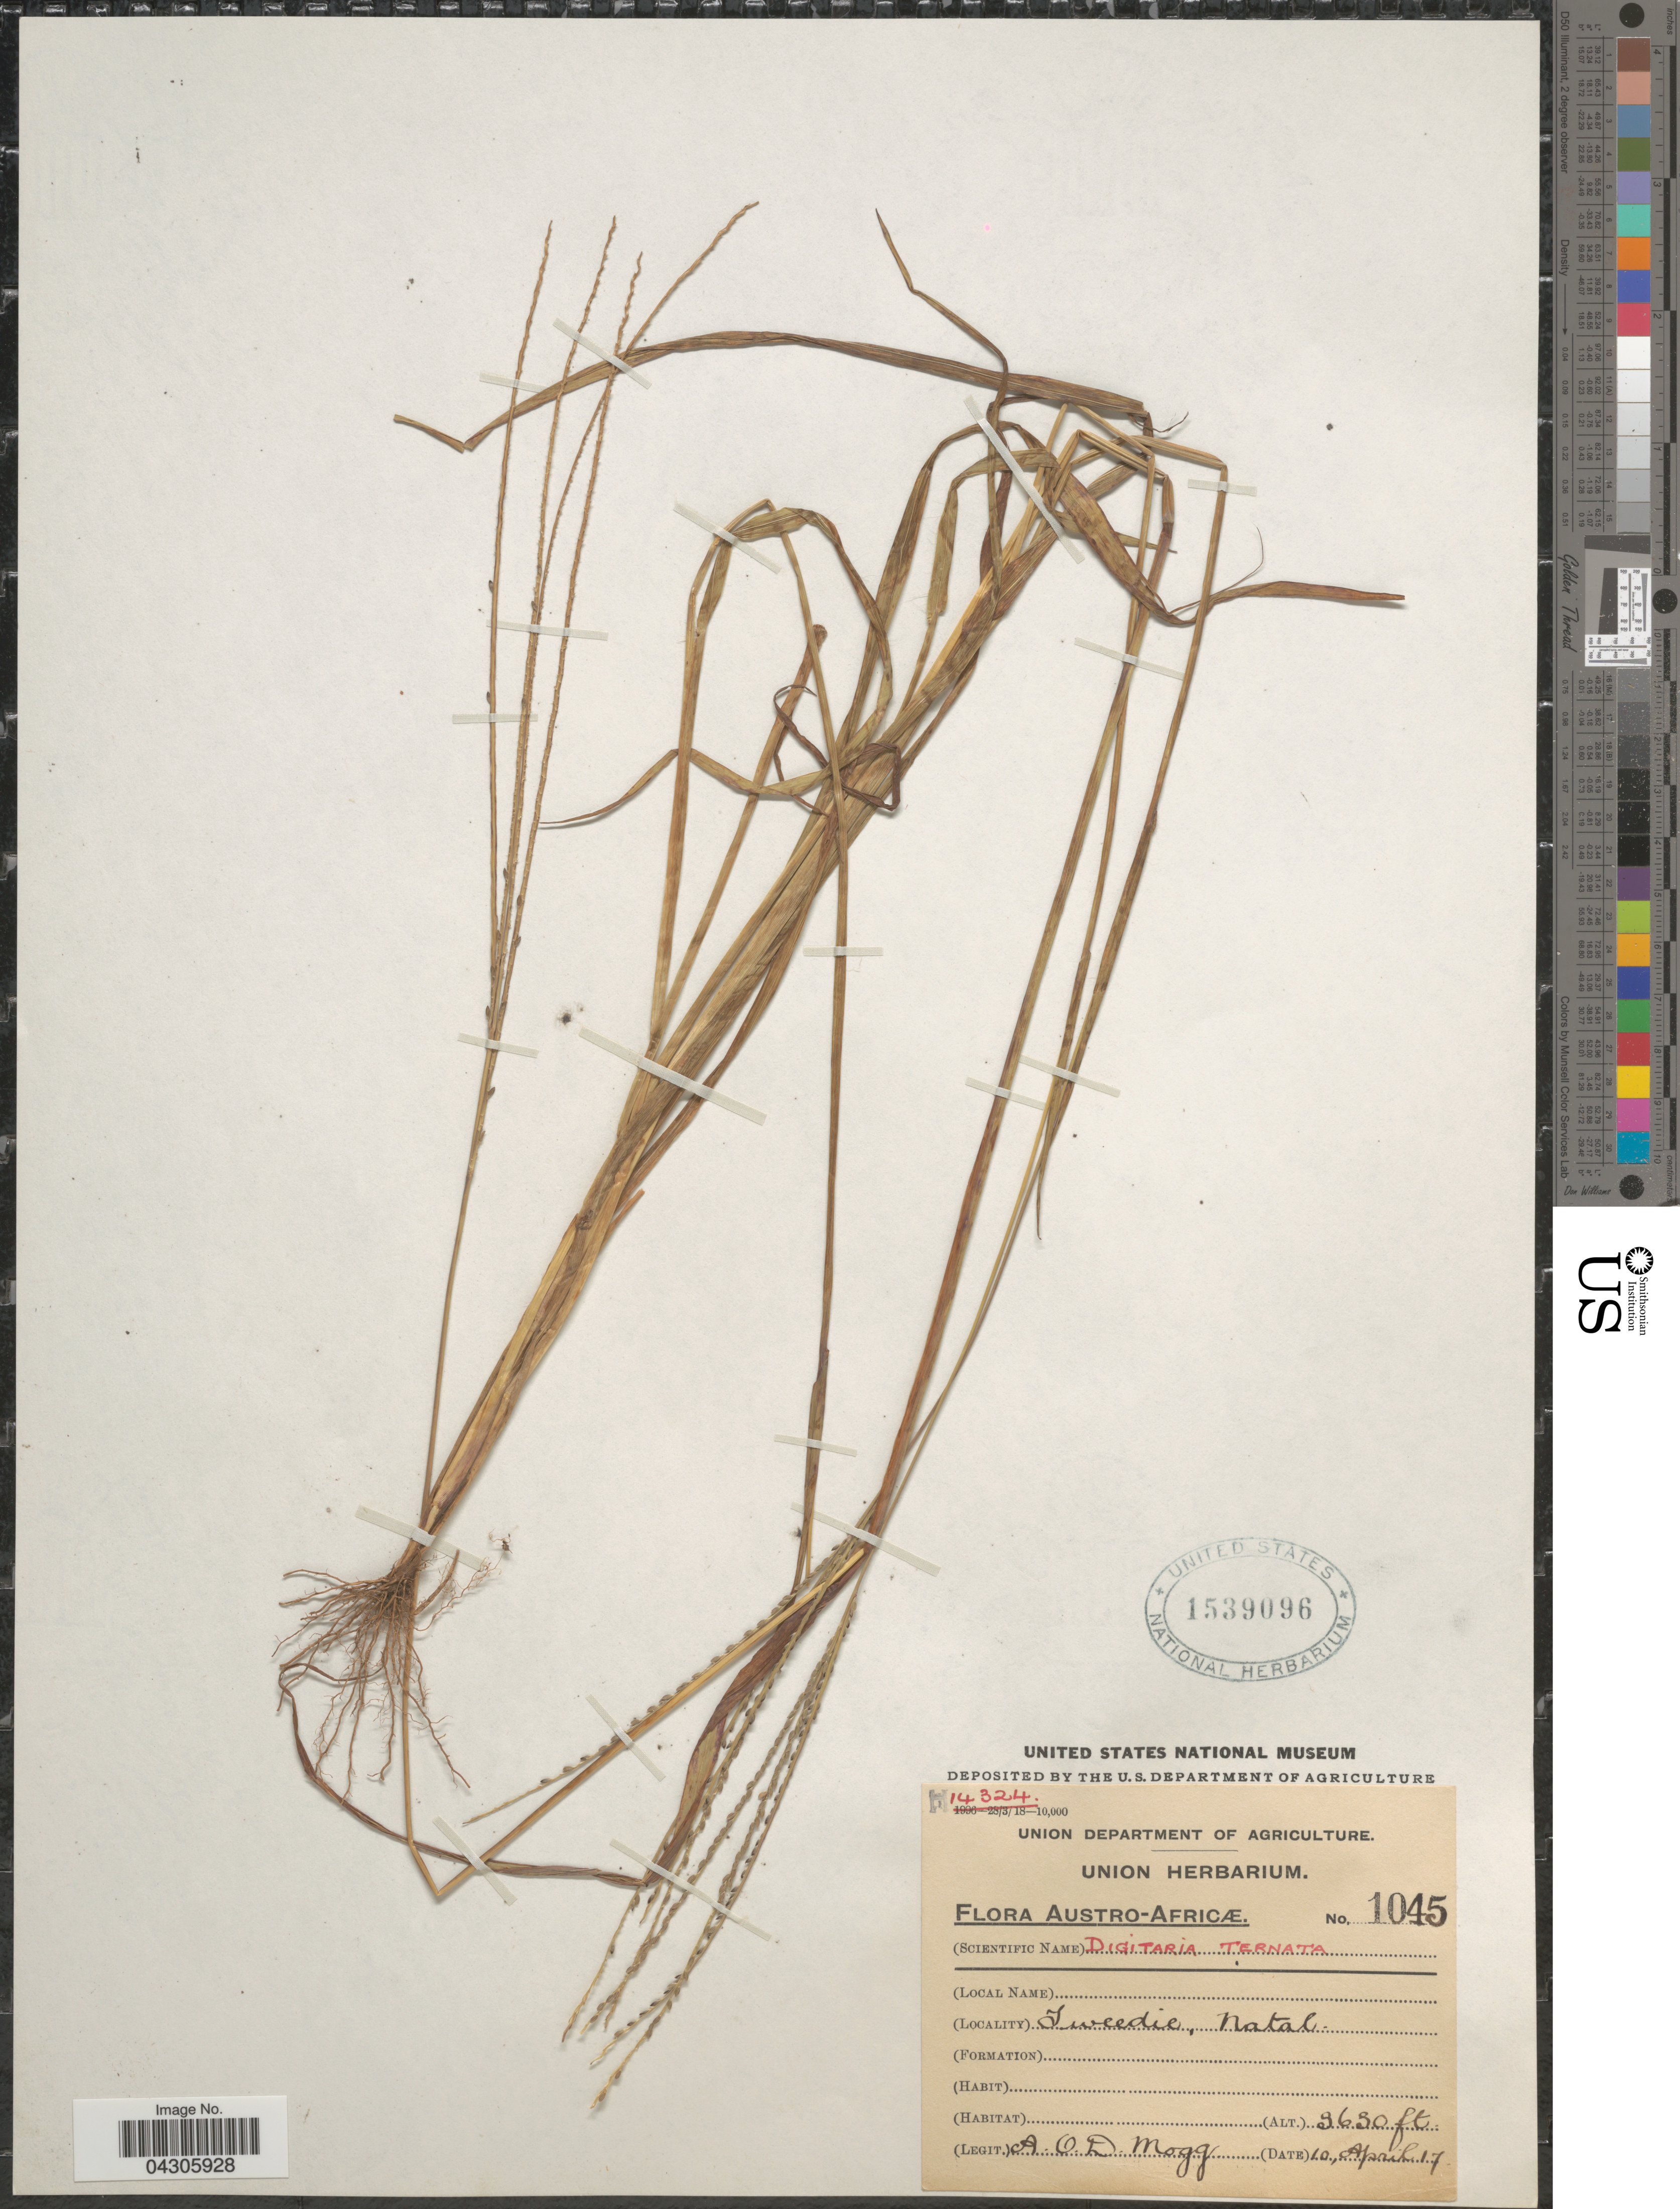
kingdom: Plantae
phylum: Tracheophyta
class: Liliopsida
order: Poales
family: Poaceae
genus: Digitaria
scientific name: Digitaria ternata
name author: (Hochr. ex A. Rich.) Stapf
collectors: A. O. Mogg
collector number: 1045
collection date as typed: Transcribed d/m/y: 10/4/17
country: South Africa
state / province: KwaZulu-Natal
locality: Tweedie, Natal.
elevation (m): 1106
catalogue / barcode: US 1539096